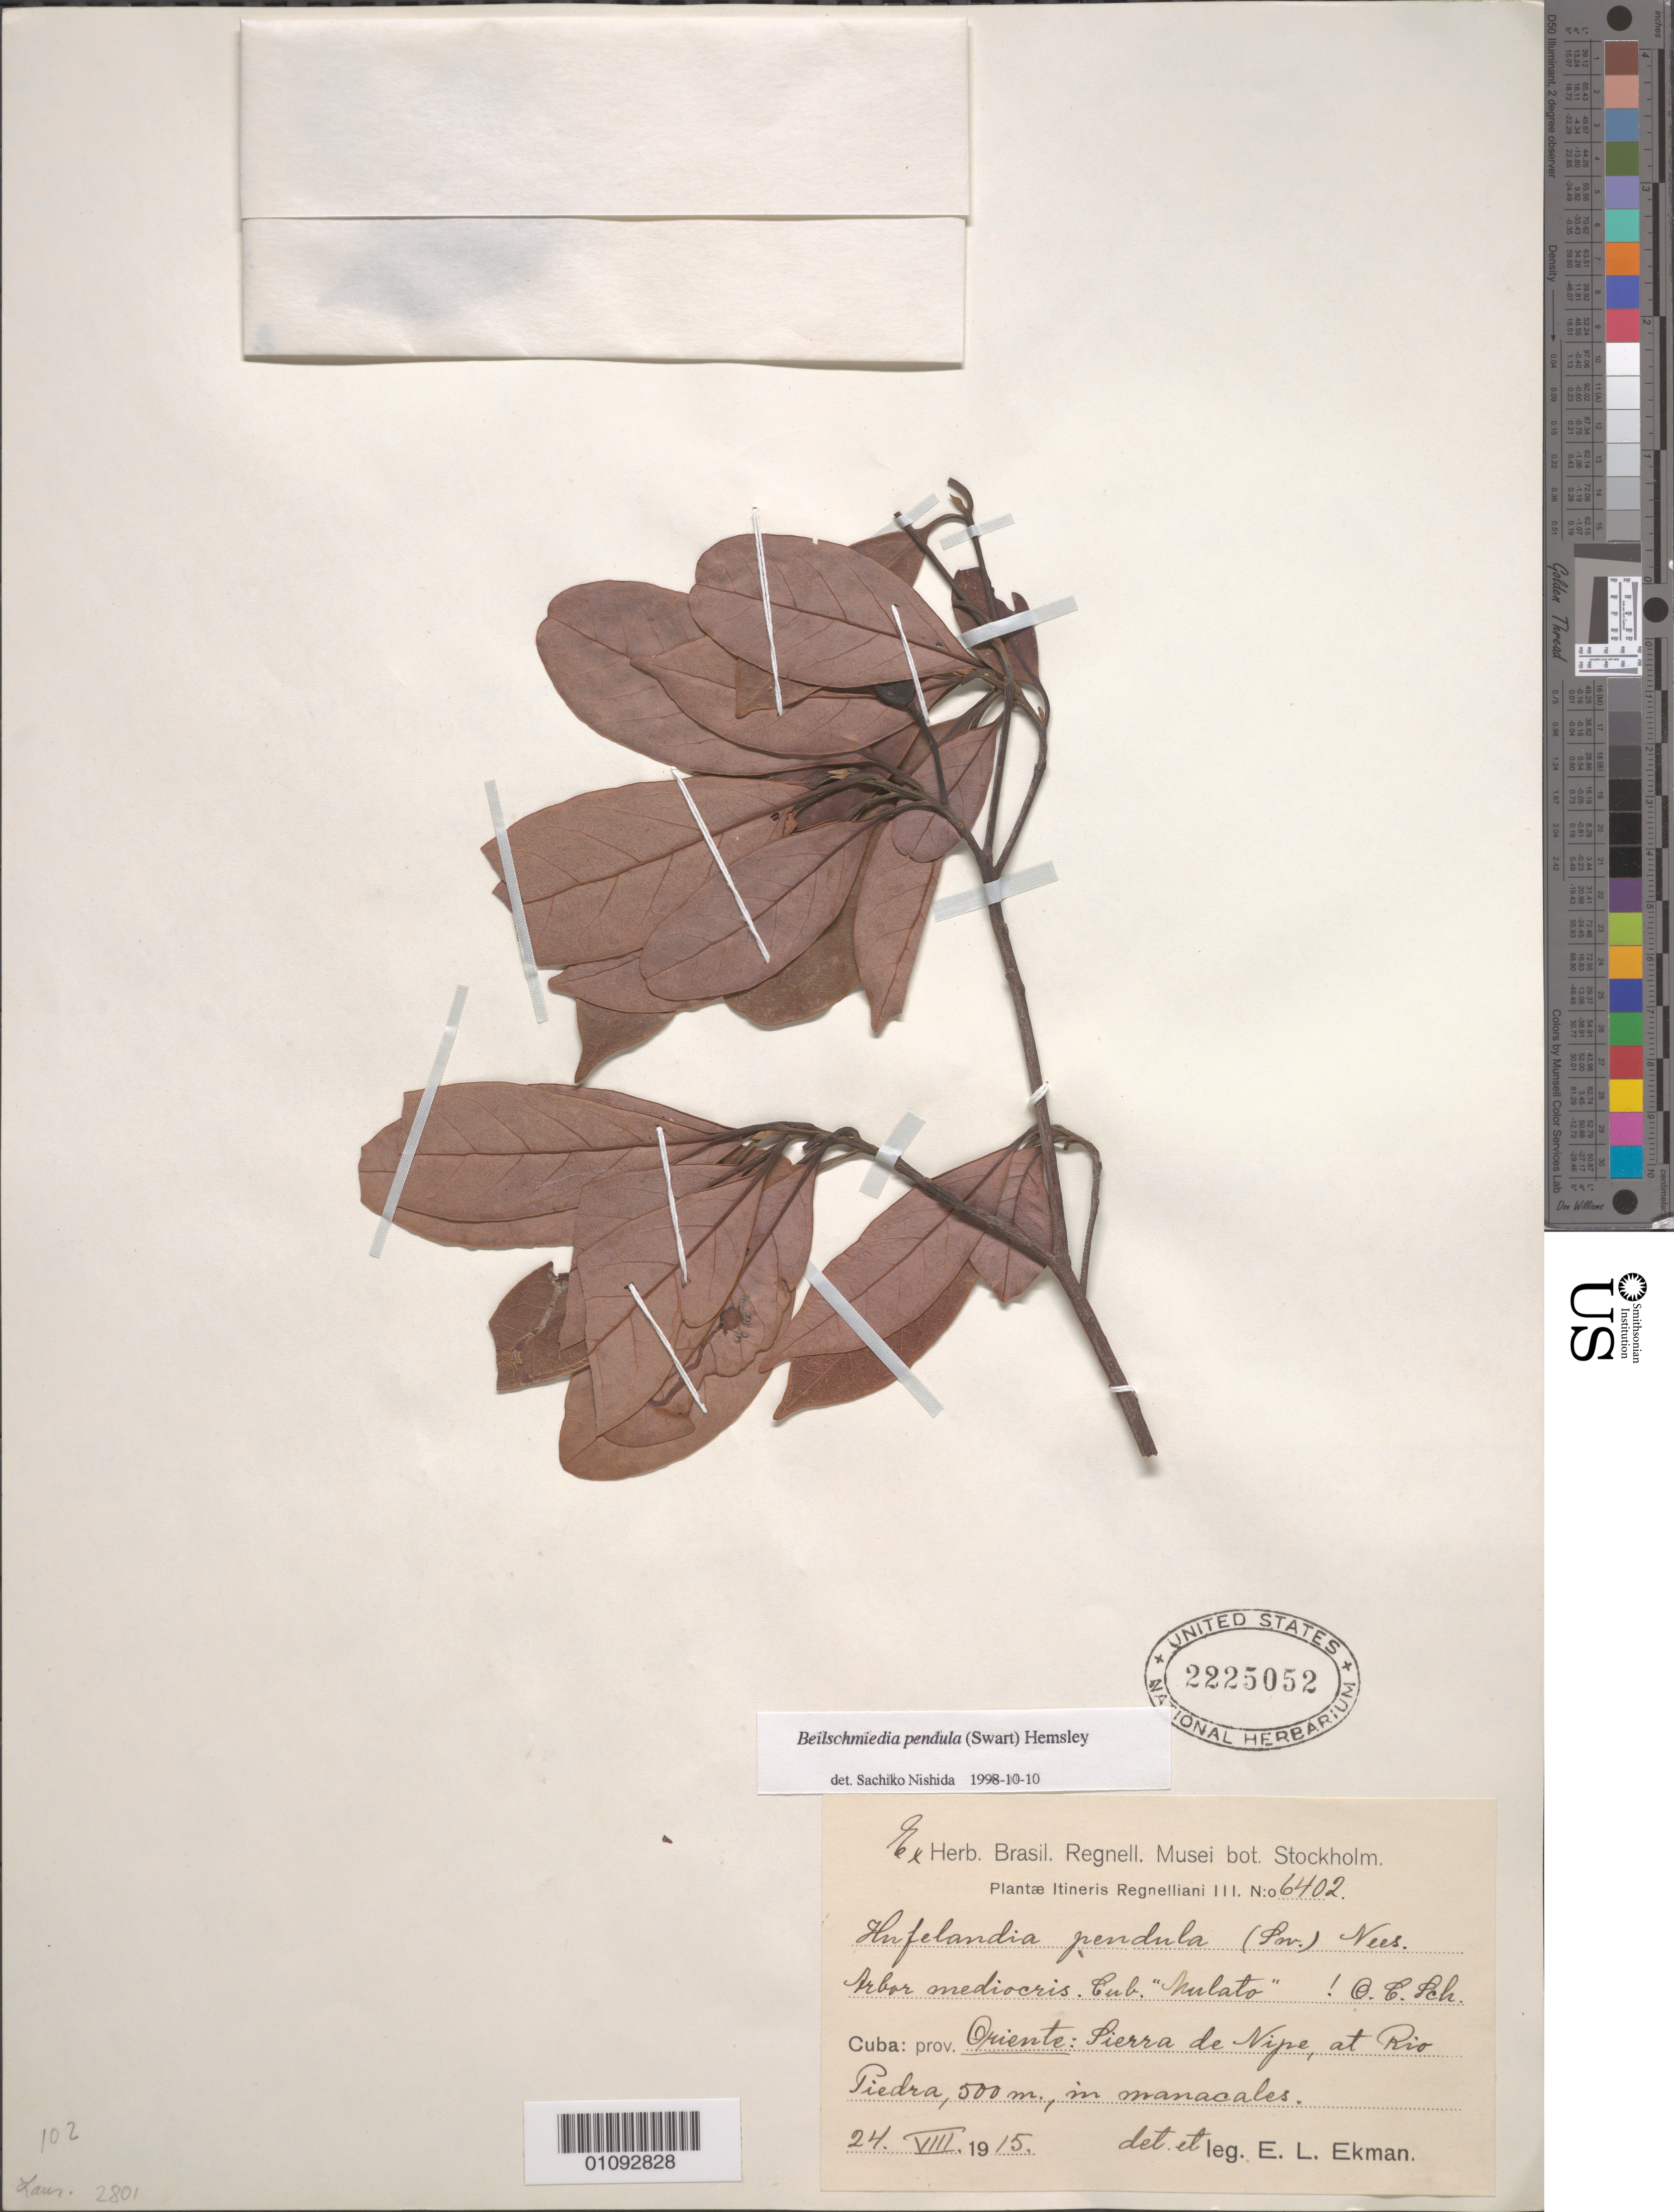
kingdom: Plantae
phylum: Tracheophyta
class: Magnoliopsida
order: Laurales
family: Lauraceae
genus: Beilschmiedia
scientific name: Beilschmiedia pendula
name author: (Sw.) Hemsl.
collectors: E. L. Ekman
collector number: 6402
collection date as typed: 24 Aug 1915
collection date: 1915-08-24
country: Cuba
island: Cuba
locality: Oriente: Pierra de Vipe, at Rio Piedra in Manacales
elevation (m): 500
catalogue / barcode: US 2225052